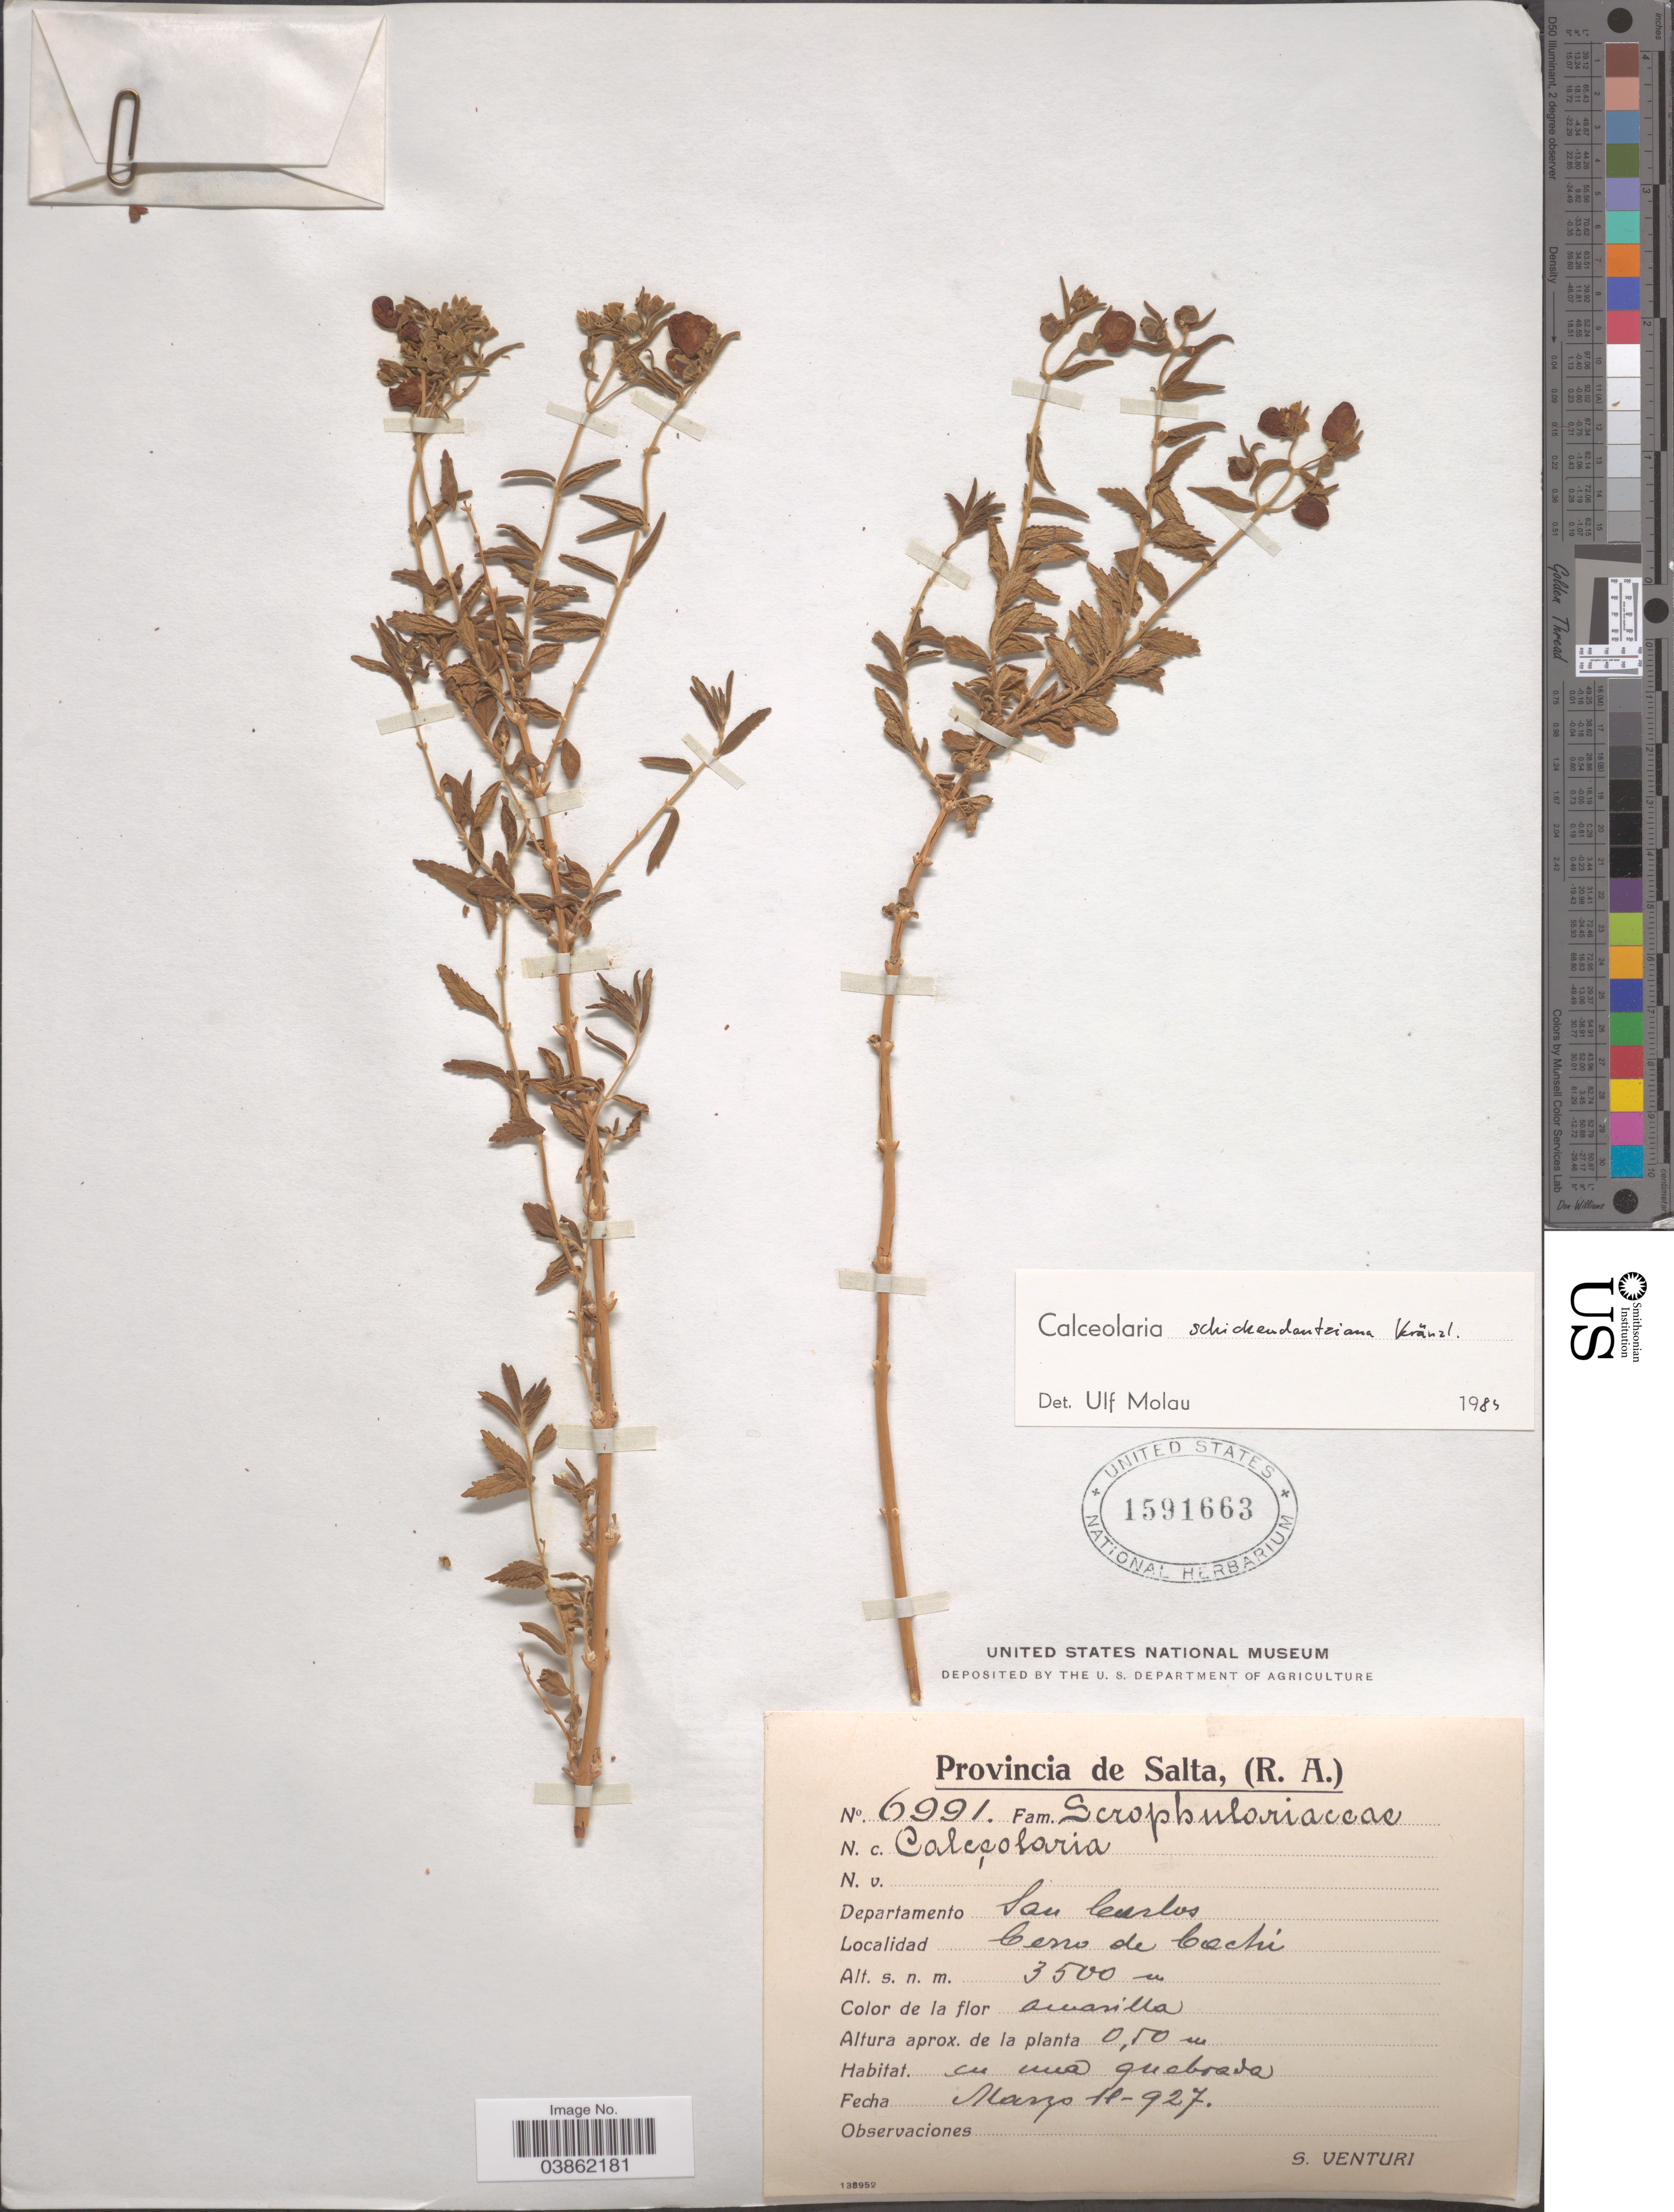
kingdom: Plantae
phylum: Tracheophyta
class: Magnoliopsida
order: Lamiales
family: Calceolariaceae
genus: Calceolaria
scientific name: Calceolaria schickendantziana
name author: Kraenzl.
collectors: S. Venturi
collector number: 6991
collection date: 1927-03-11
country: Argentina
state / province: Salta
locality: Departamento San Carlos. Cerro de Cachi.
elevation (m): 3500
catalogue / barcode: US 1591663